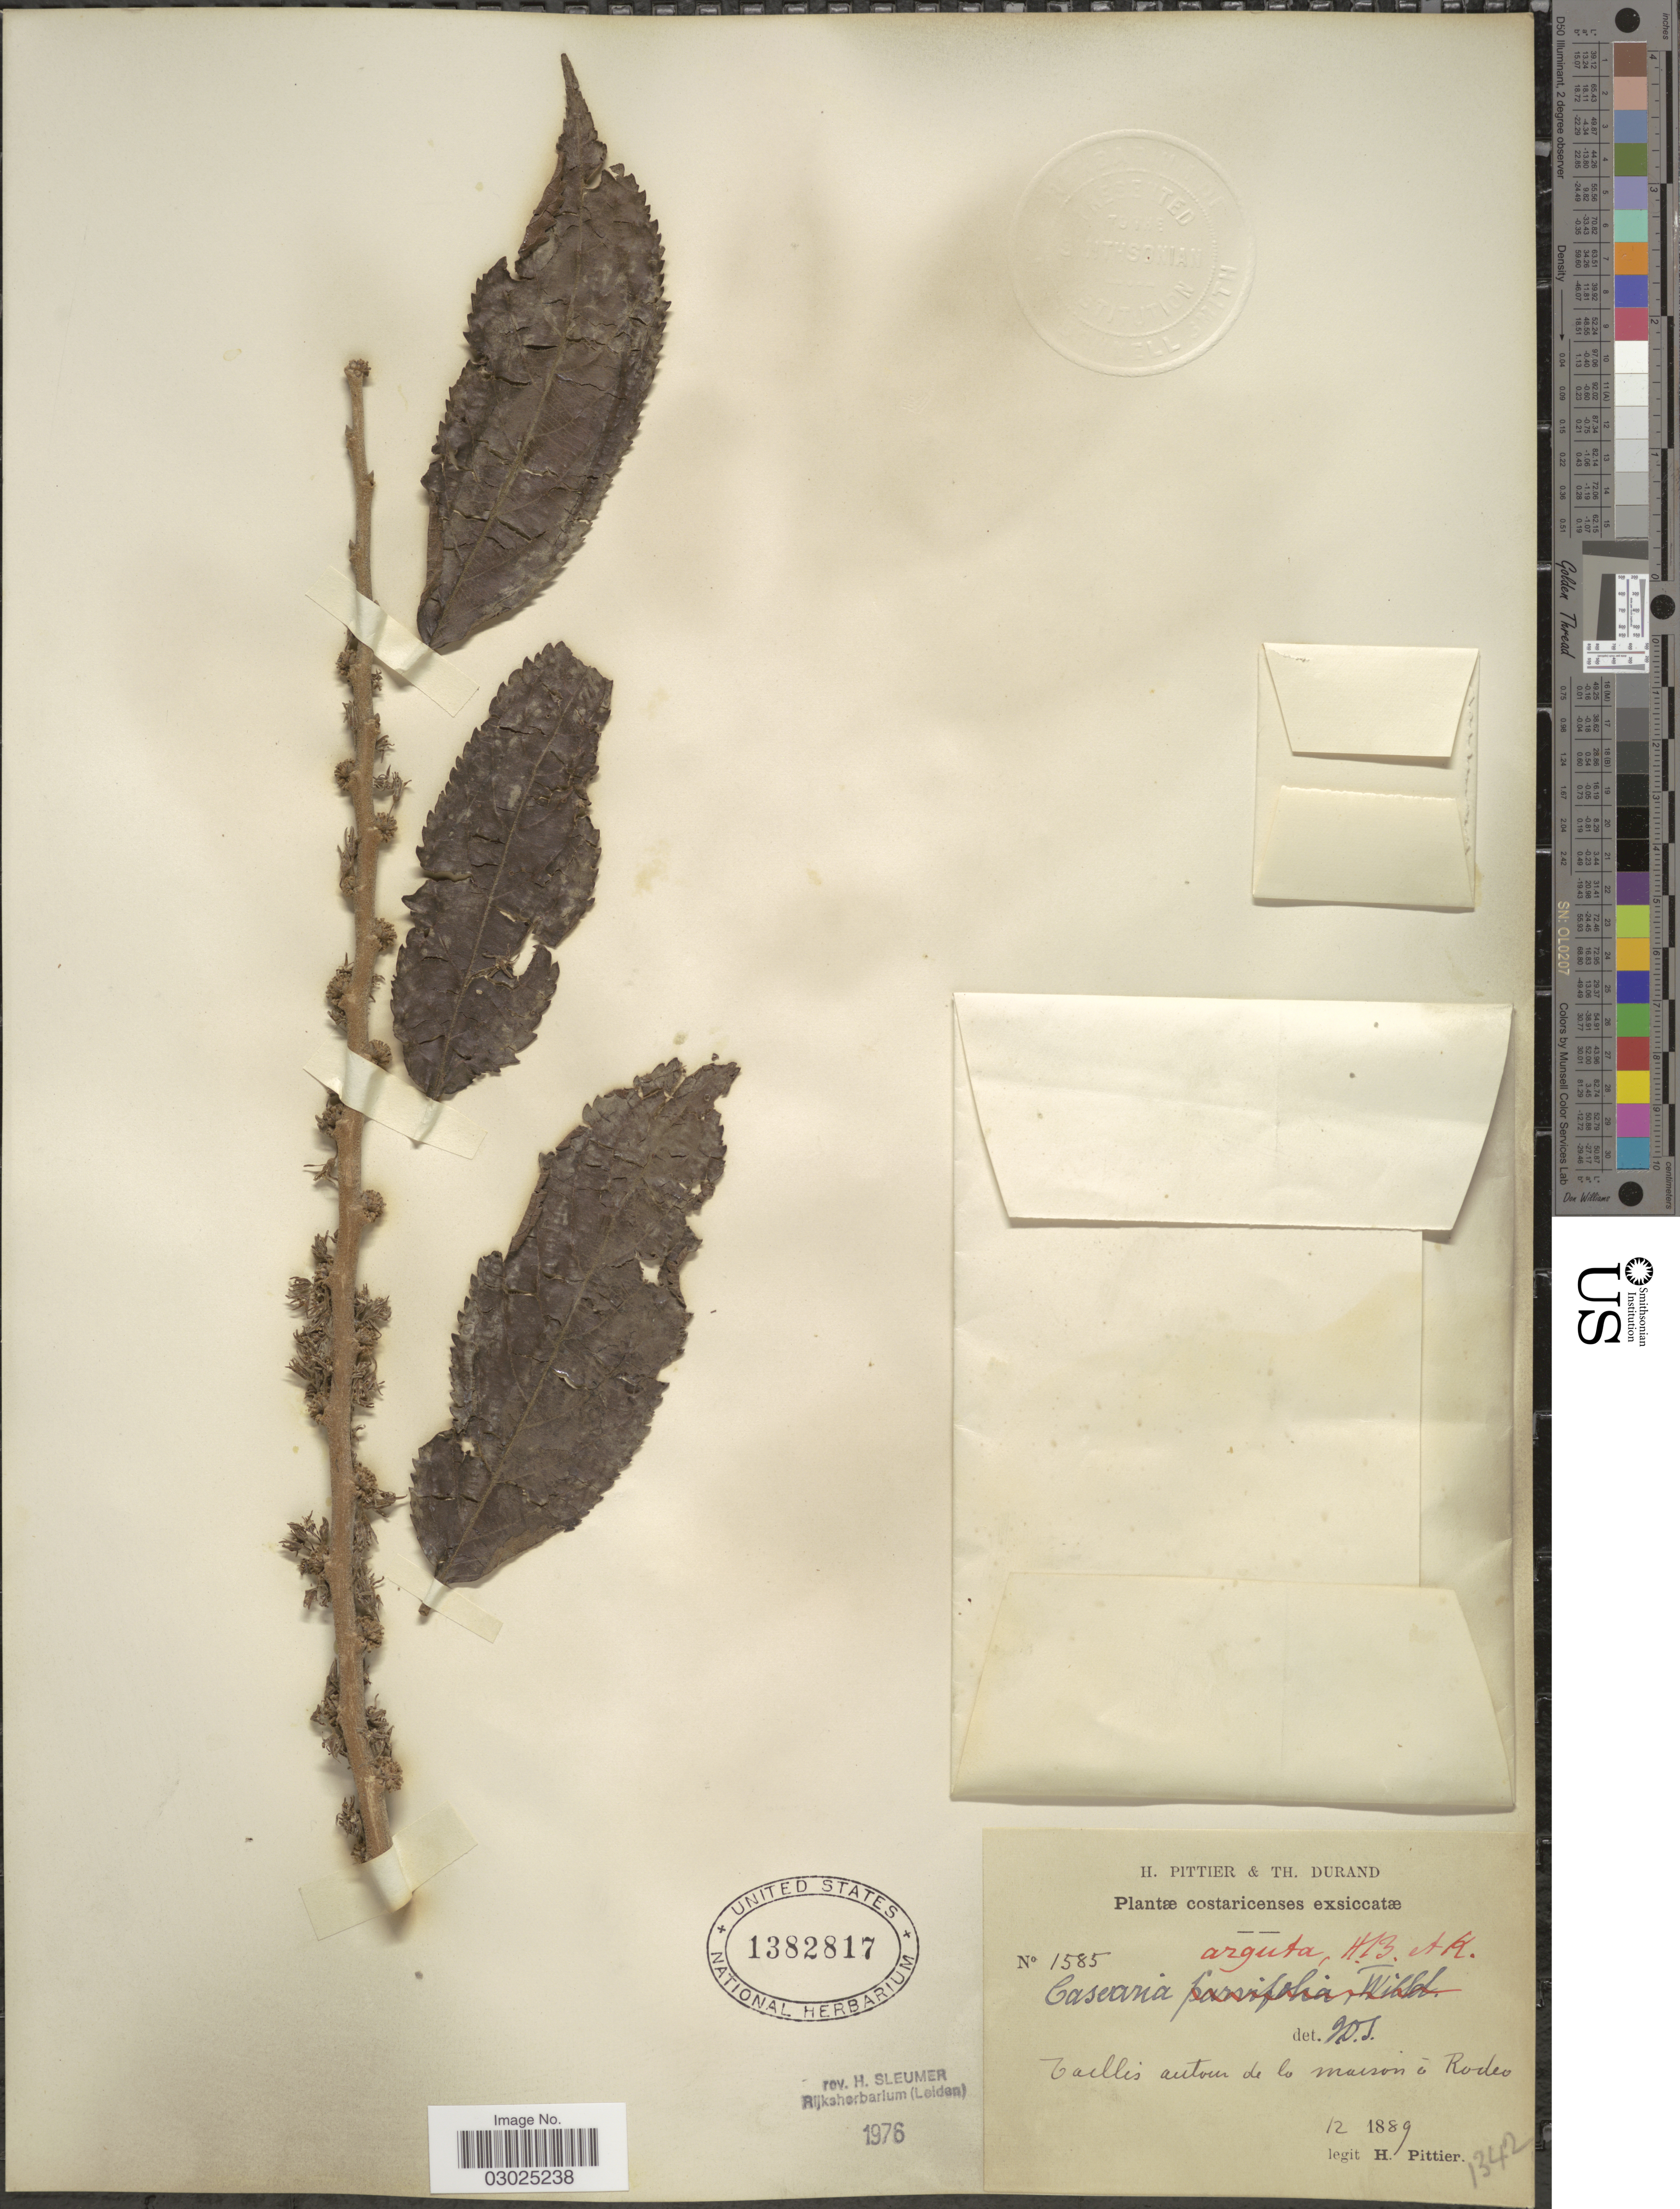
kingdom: Plantae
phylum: Tracheophyta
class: Magnoliopsida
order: Malpighiales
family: Salicaceae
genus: Casearia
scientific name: Casearia arguta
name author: Kunth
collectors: H. F. Pittier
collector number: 1585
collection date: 1889-12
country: Costa Rica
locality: Taillis autour do lo maison á Rodeo.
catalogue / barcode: US 1382817